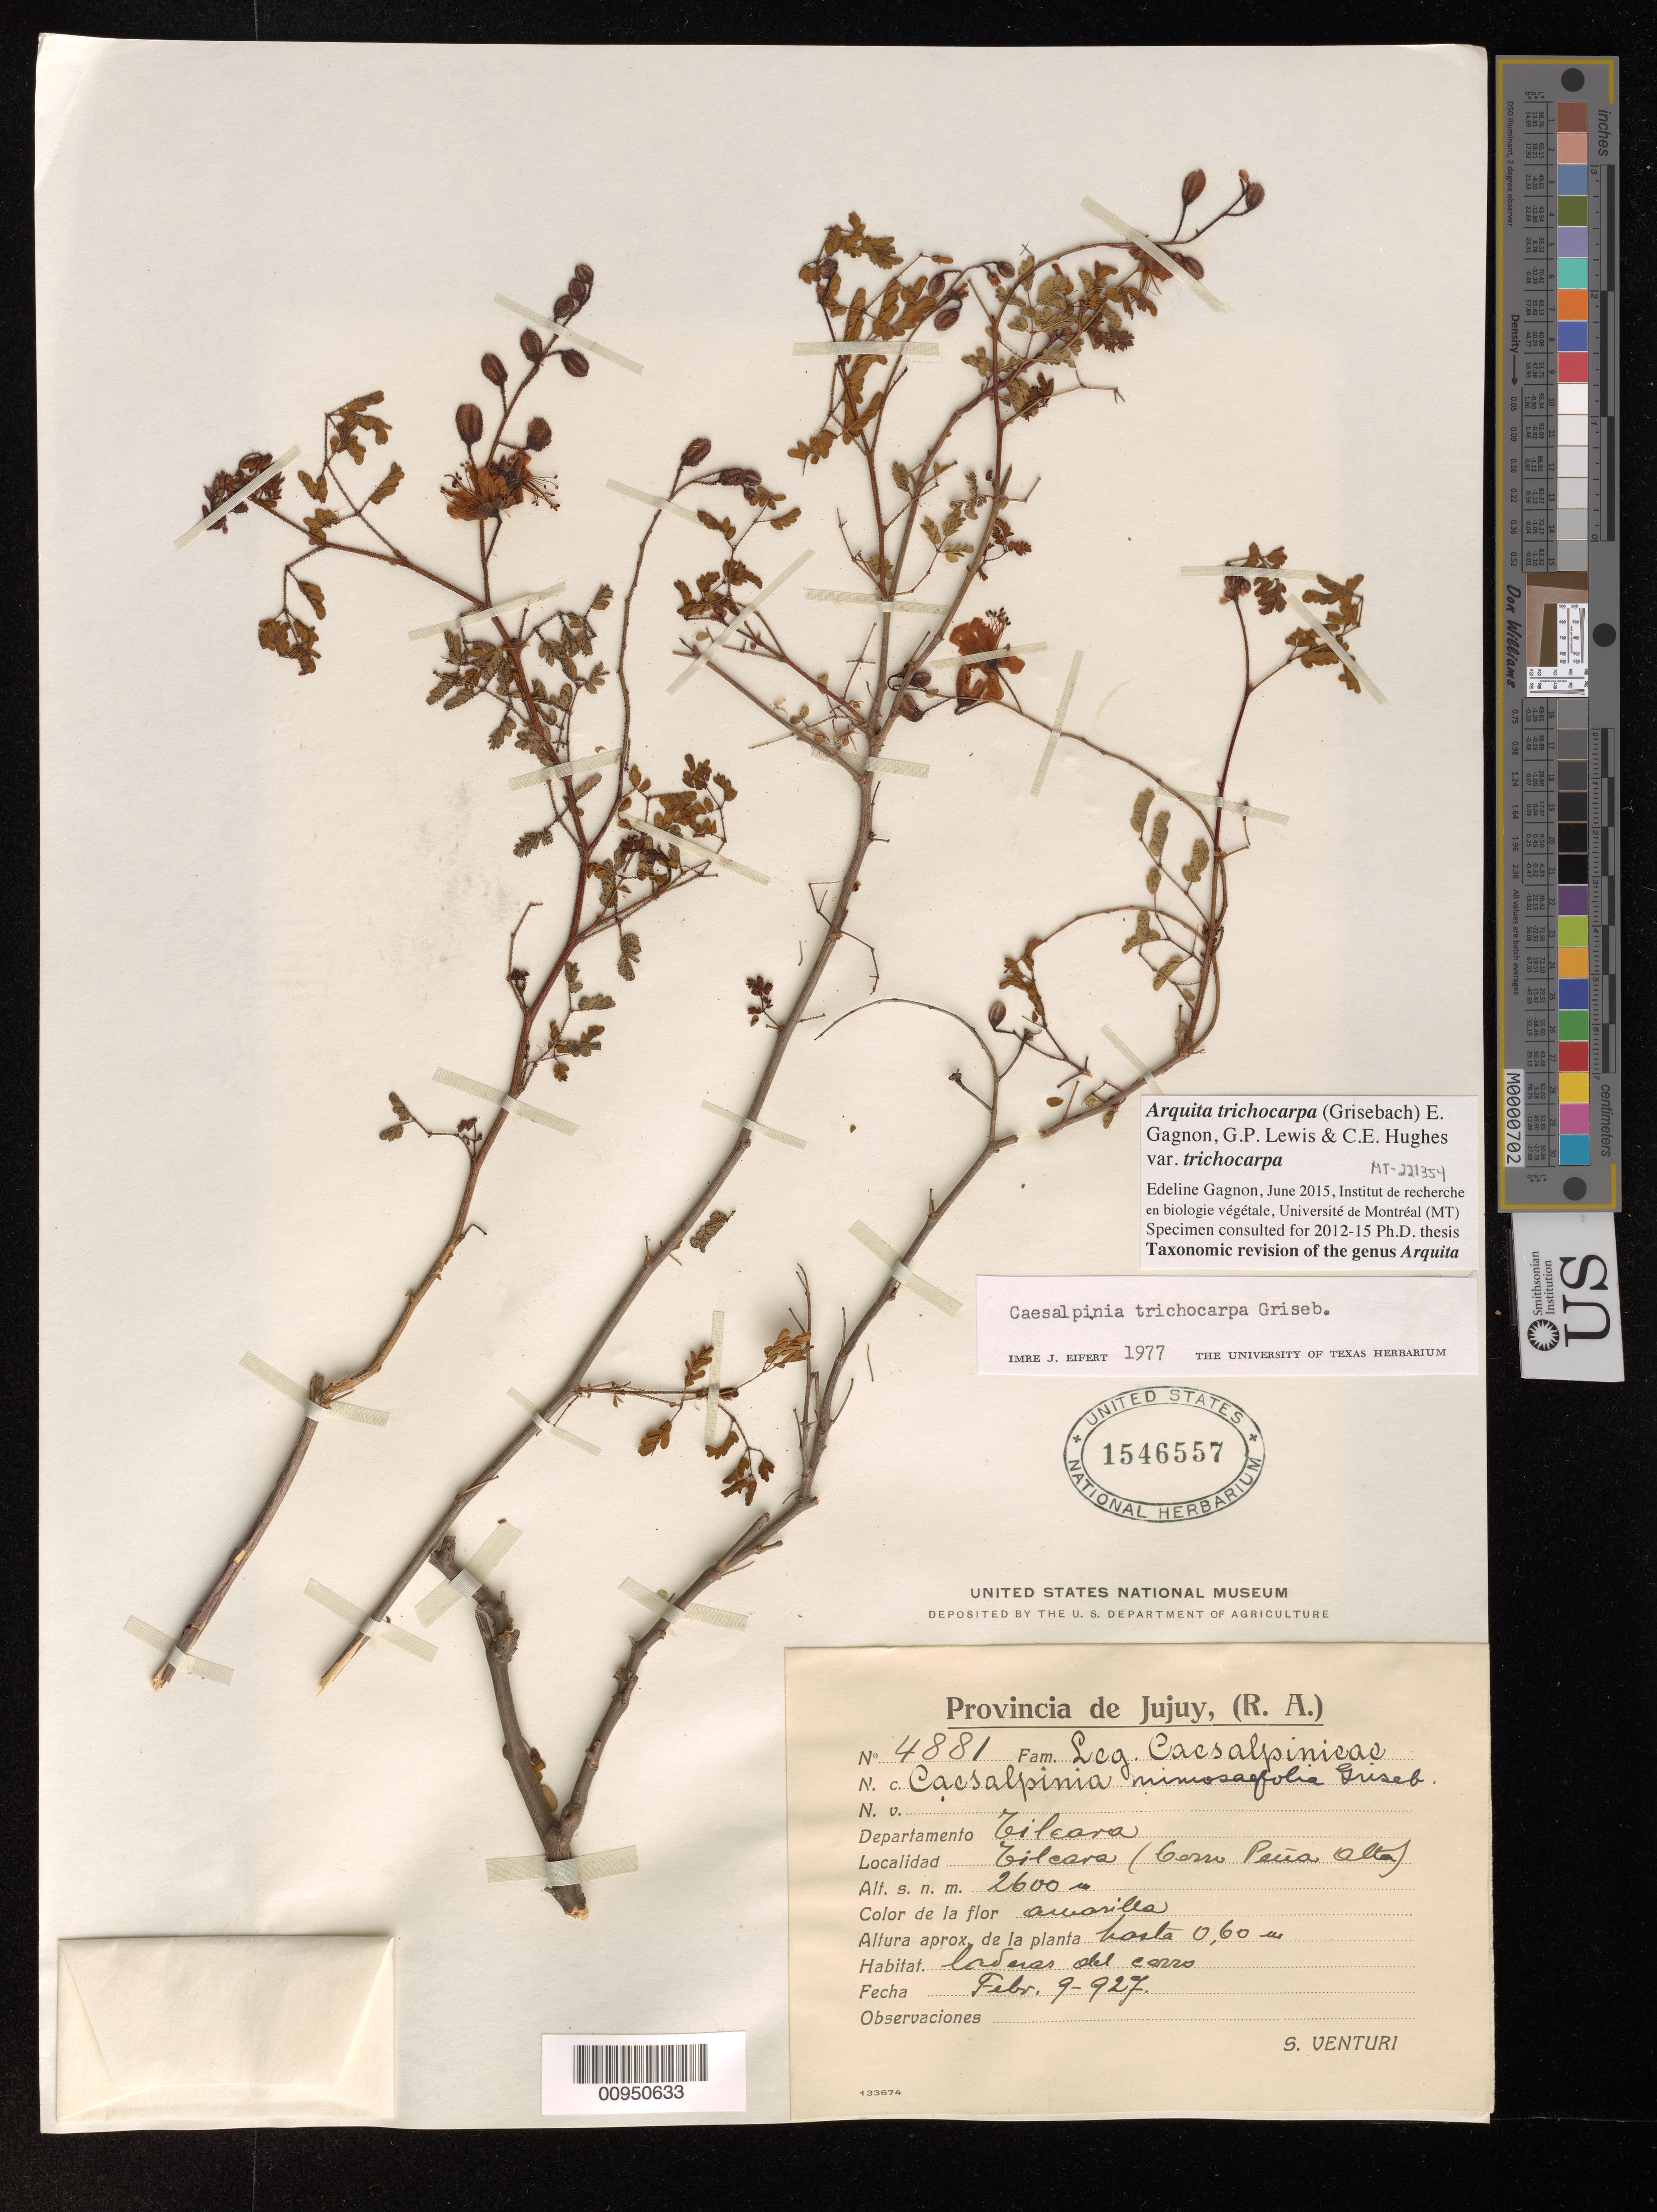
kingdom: Plantae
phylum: Tracheophyta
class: Magnoliopsida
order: Fabales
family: Fabaceae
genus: Arquita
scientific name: Arquita trichocarpa var. trichocarpa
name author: (Griseb.) Gagnon et al.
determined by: Gagnon, Edeline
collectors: S. Venturi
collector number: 4881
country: Argentina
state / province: Jujuy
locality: Tileara, Cerro Peira Alta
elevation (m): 2600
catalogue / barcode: US 1546557